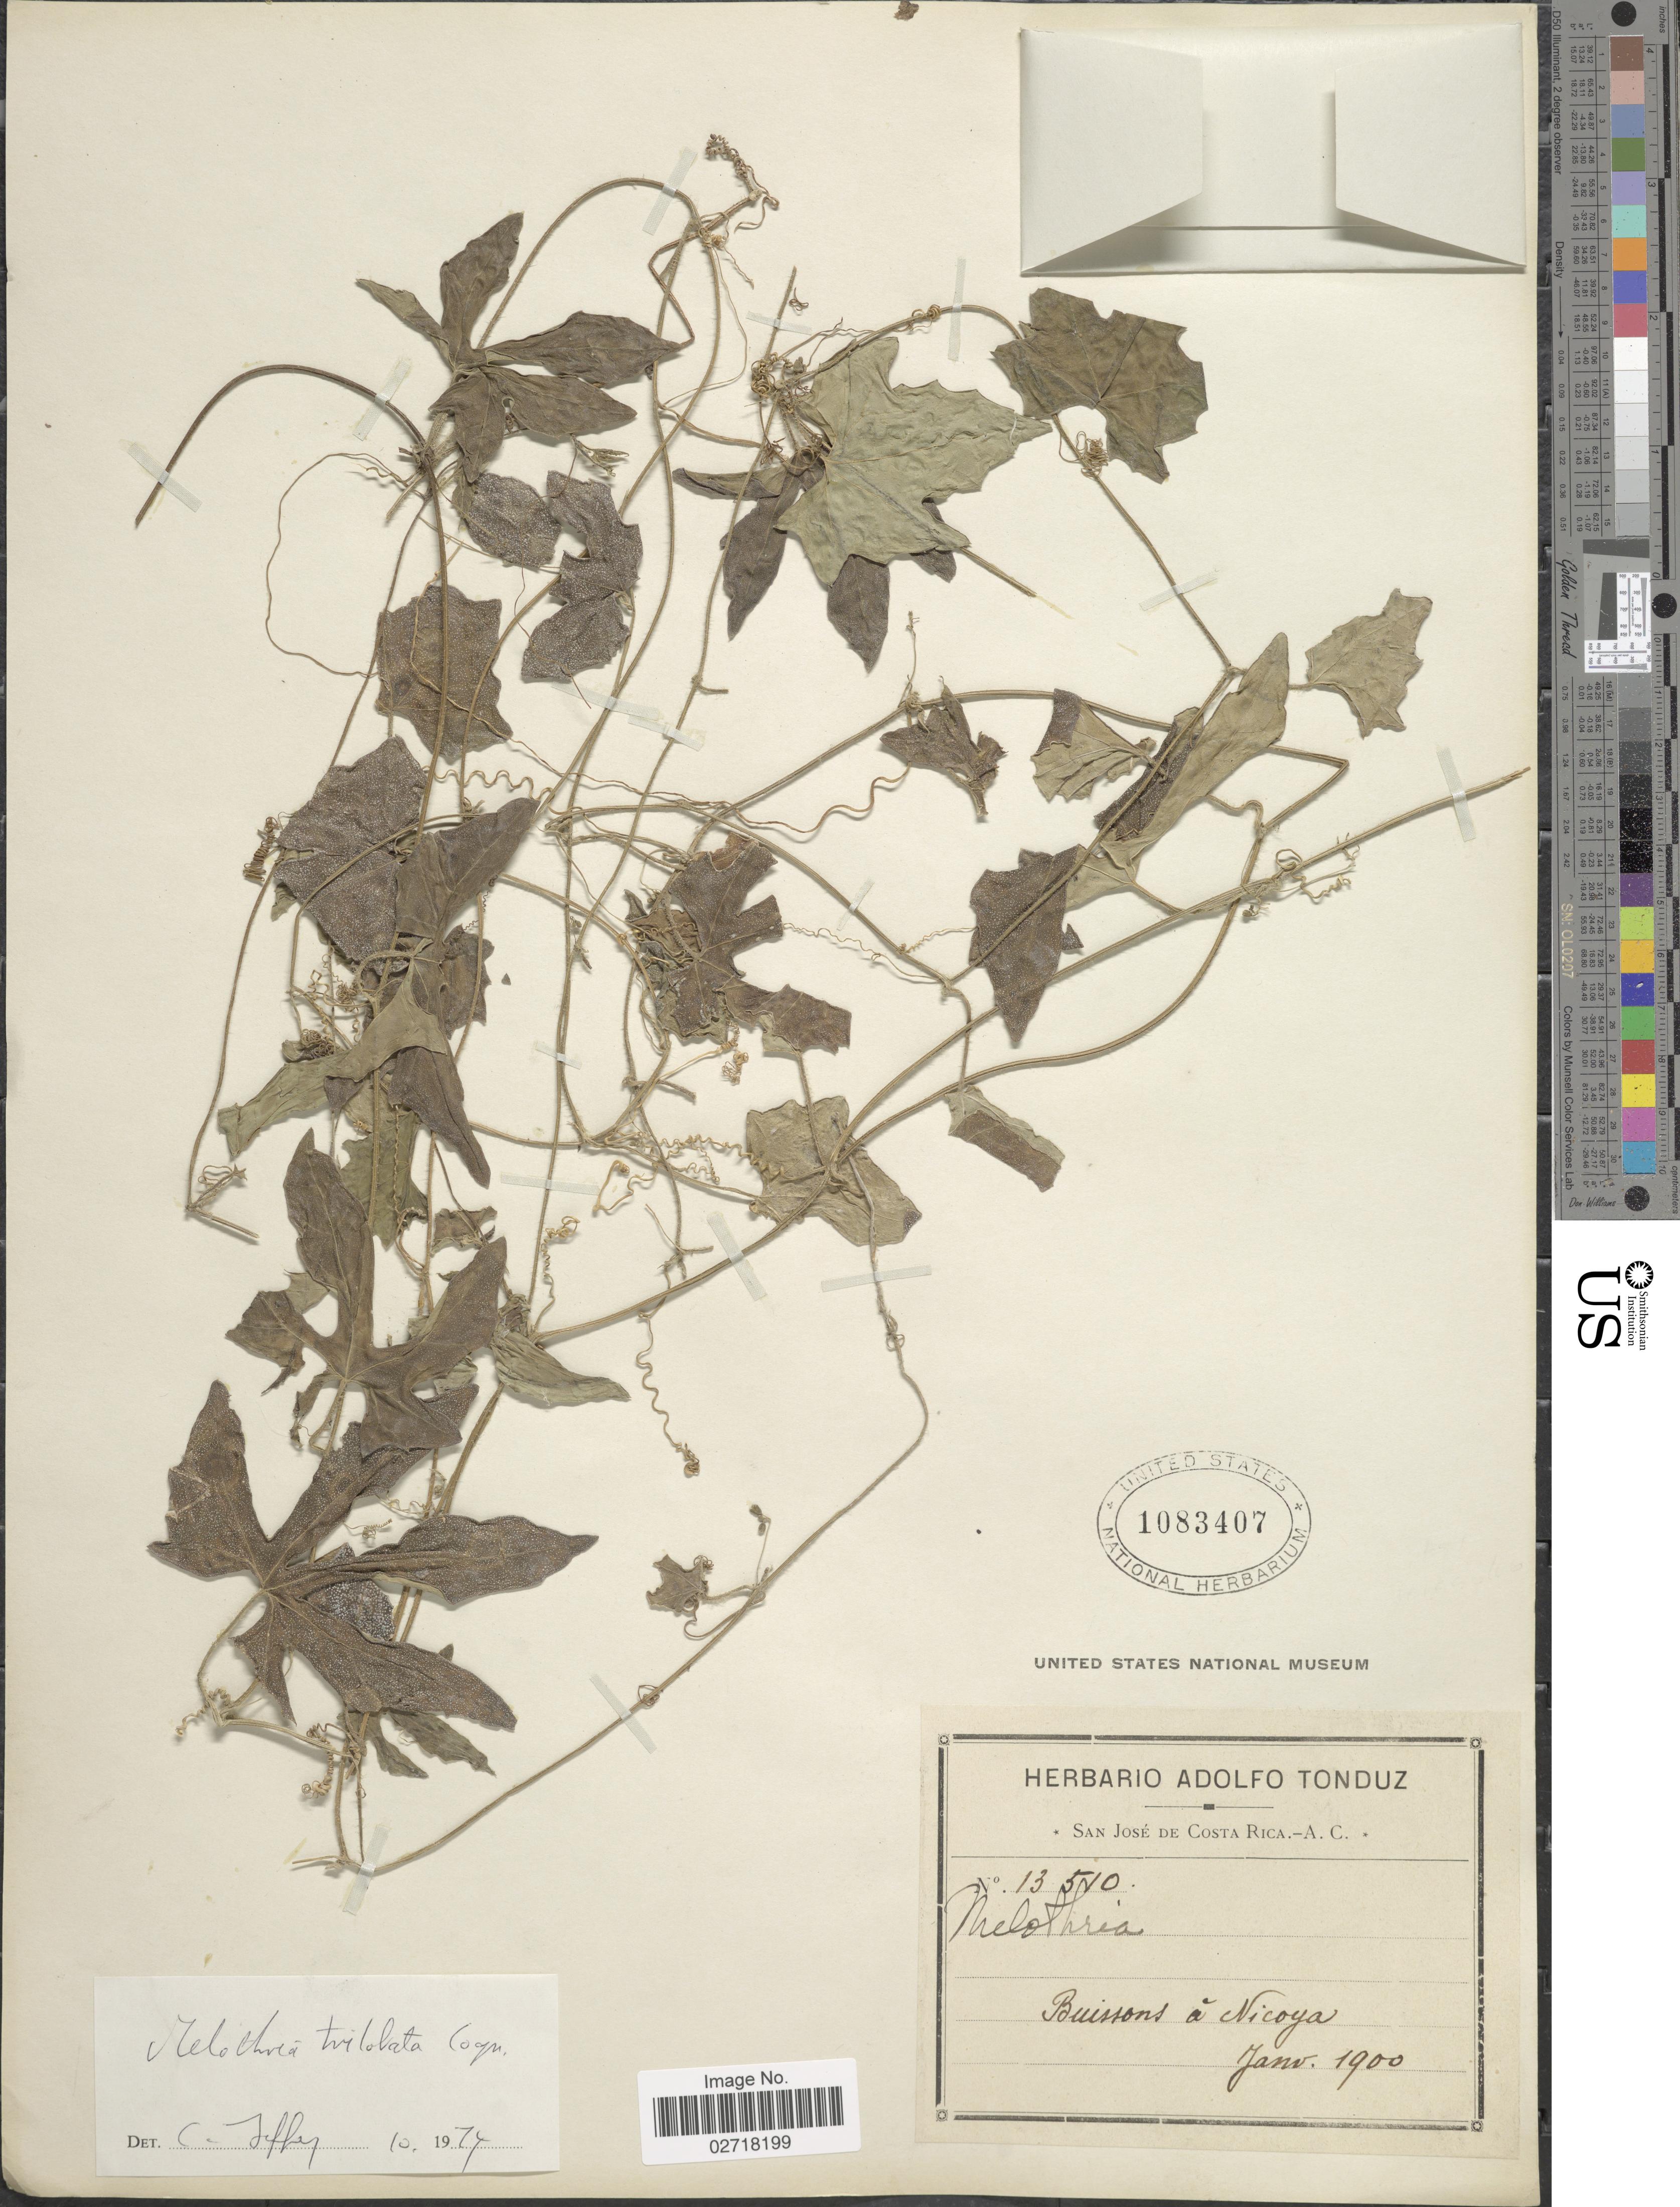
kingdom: Plantae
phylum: Tracheophyta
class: Magnoliopsida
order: Cucurbitales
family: Cucurbitaceae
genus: Melothria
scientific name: Melothria trilobata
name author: Cogn.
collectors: ex Herb. Adolfo Tonduz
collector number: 13510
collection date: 1900-01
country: Costa Rica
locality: Buissons a Nicoya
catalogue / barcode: US 1083407